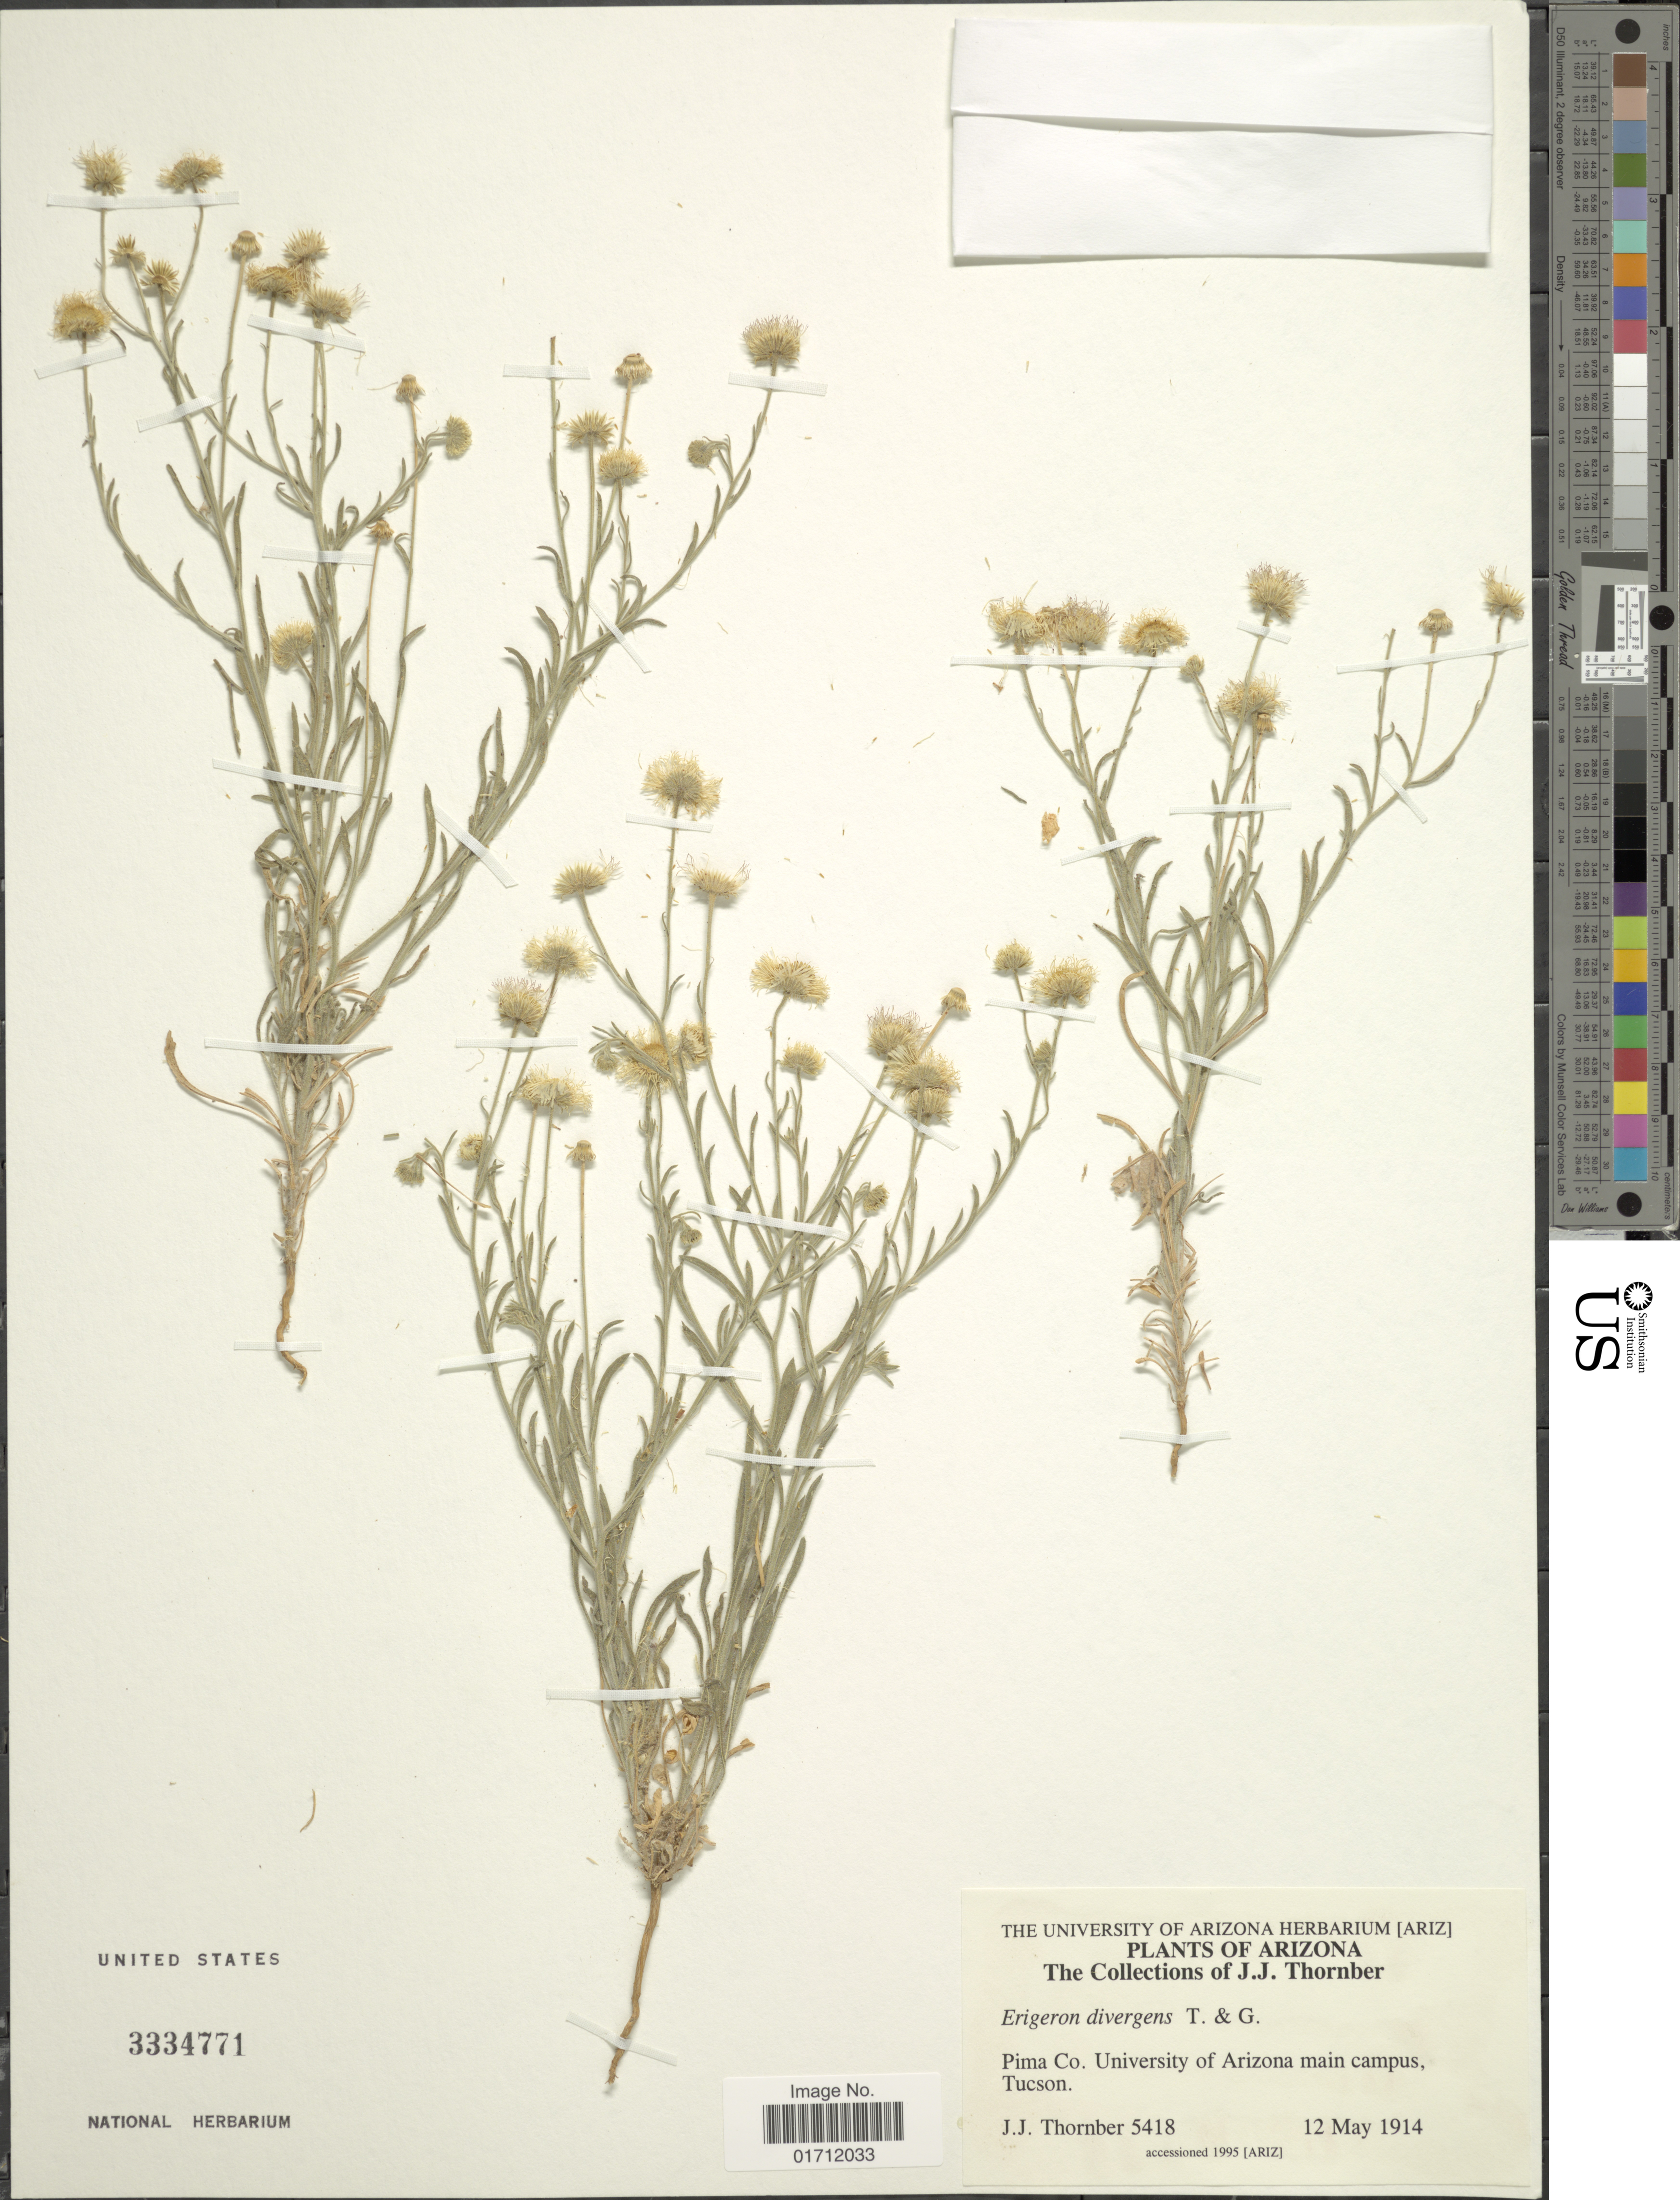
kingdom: Plantae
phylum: Tracheophyta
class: Magnoliopsida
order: Asterales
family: Asteraceae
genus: Erigeron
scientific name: Erigeron divergens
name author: Torr. & A. Gray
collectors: J. Thornber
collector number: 5418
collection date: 1914-05-12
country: United States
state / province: Arizona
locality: Pima Co. University of Arizona main campus, Tucson.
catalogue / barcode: US 3334771